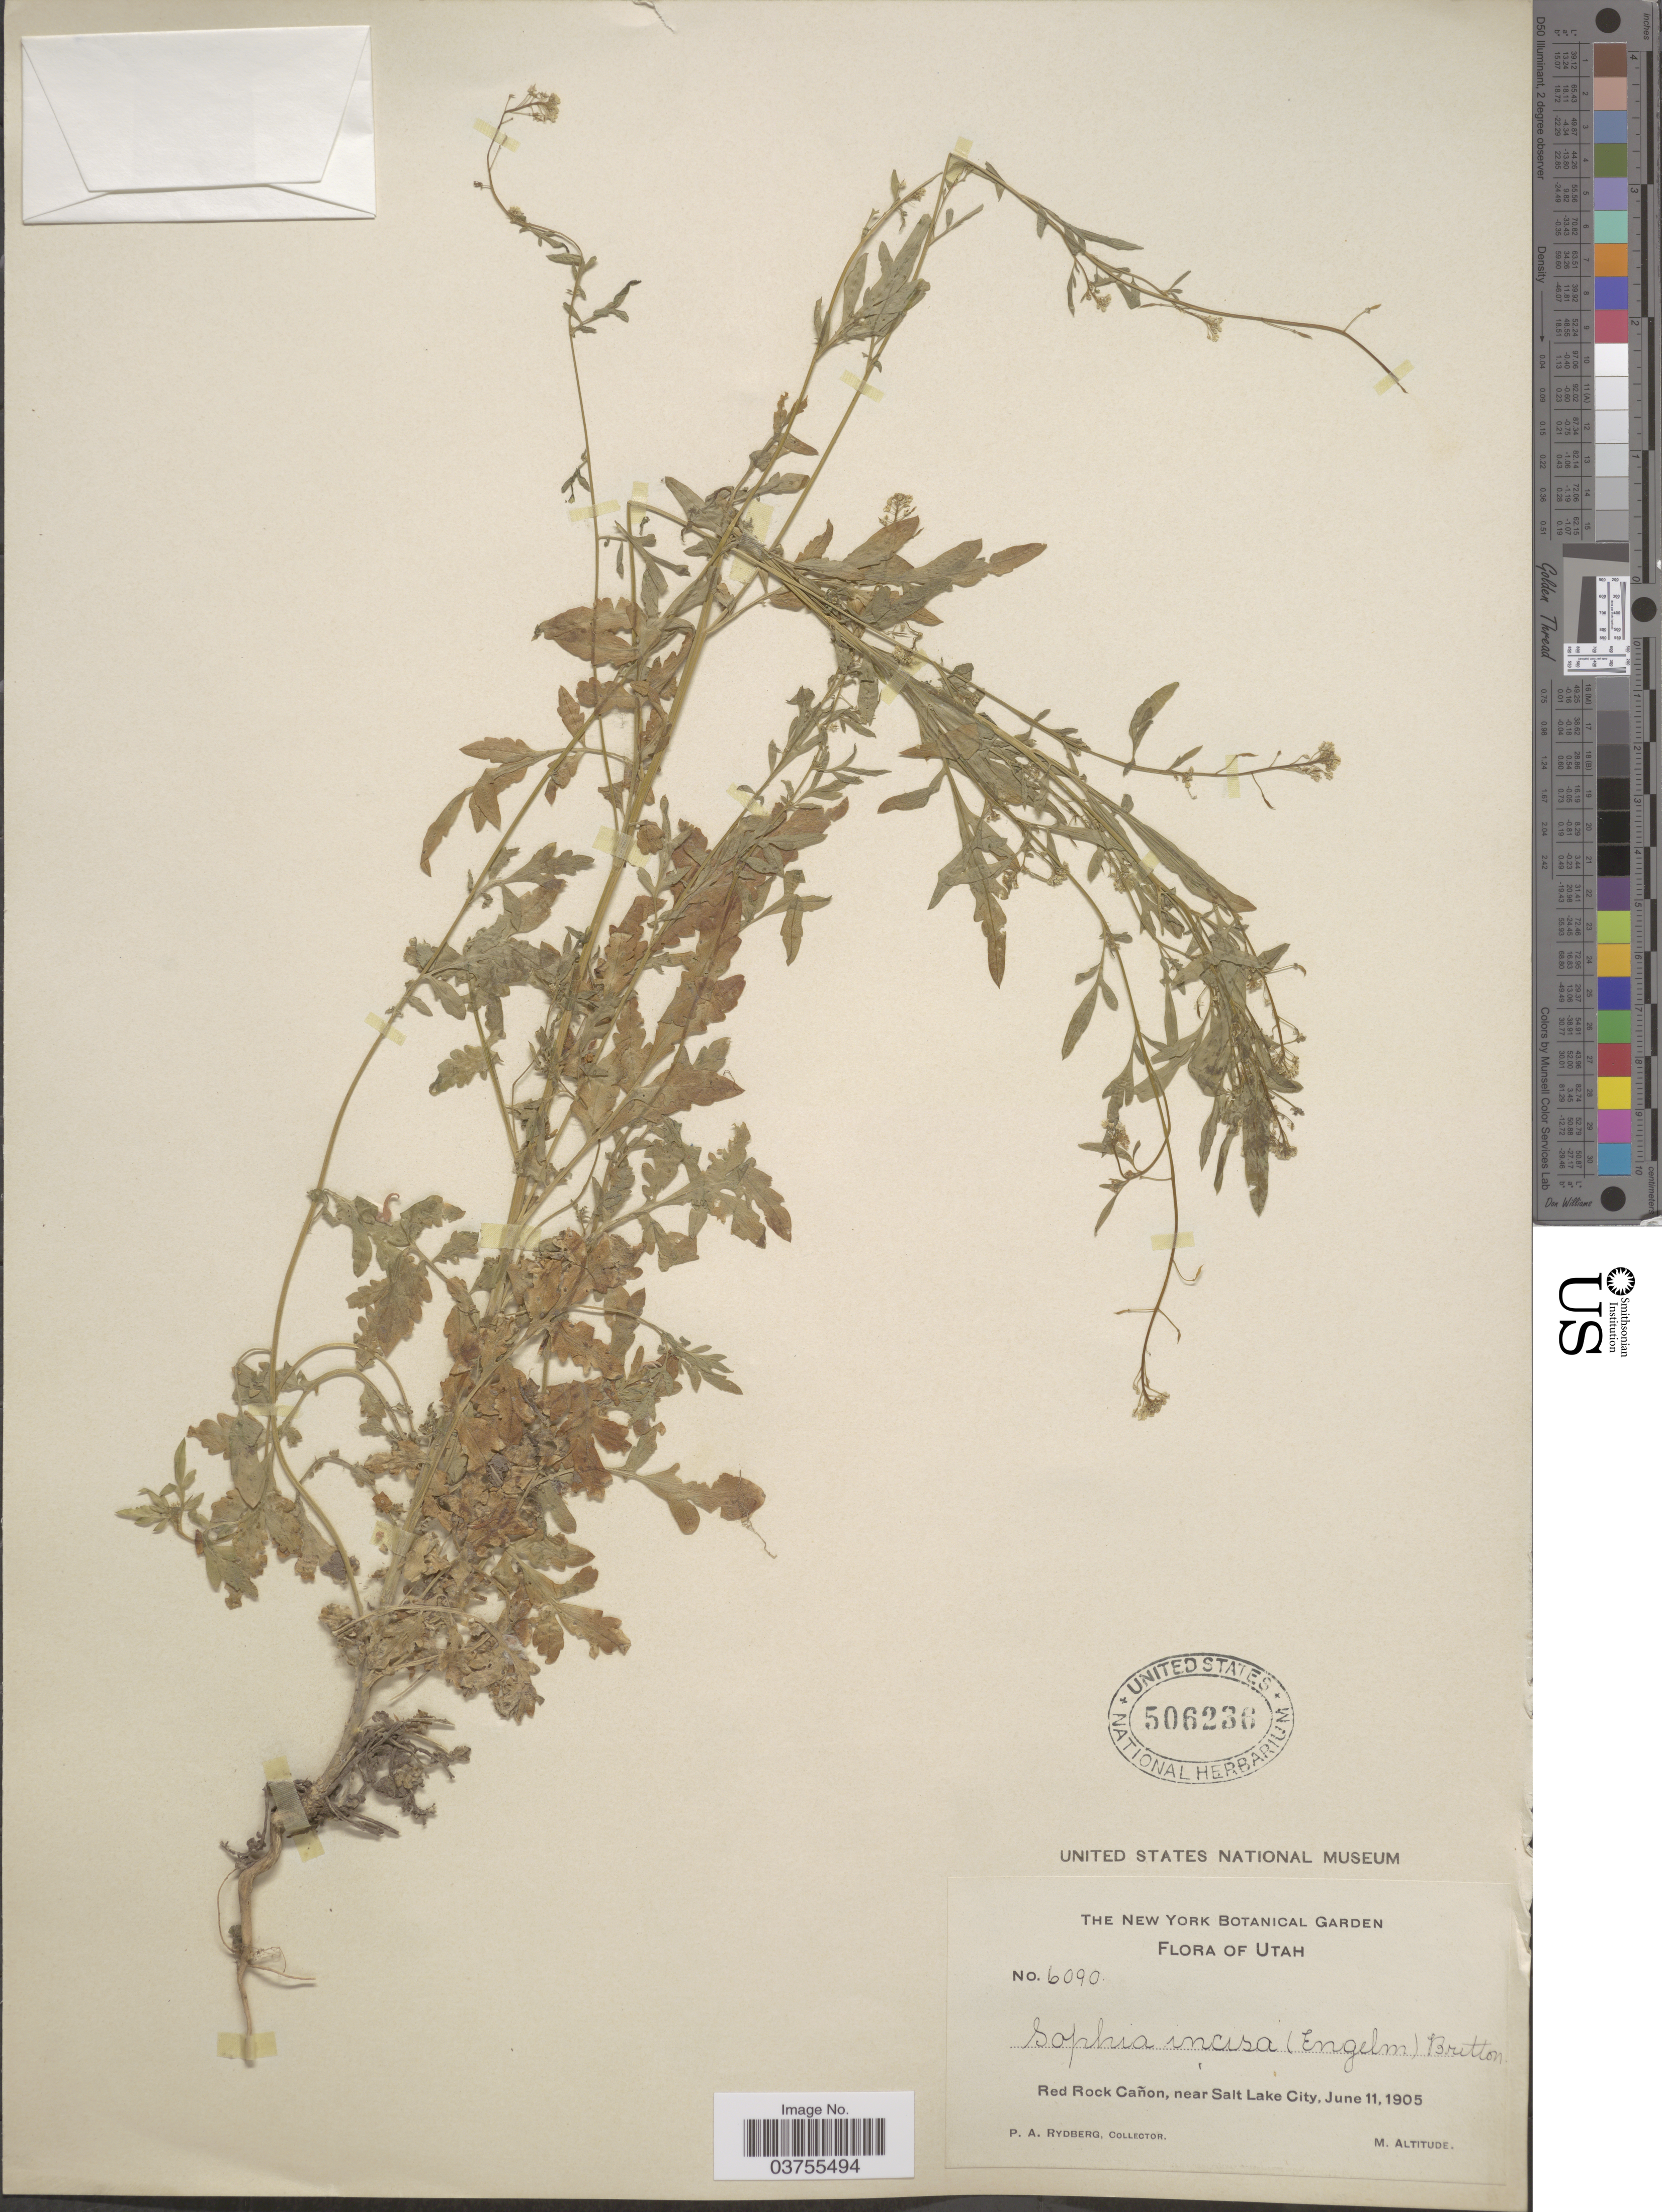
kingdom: Plantae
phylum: Tracheophyta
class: Magnoliopsida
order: Brassicales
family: Brassicaceae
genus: Descurainia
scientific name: Descurainia sp.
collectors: P. A. Rydberg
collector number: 6090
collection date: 1905-06-11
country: United States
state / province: Utah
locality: Red Rock Cañon, near Salt Lake City.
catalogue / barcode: US 506236